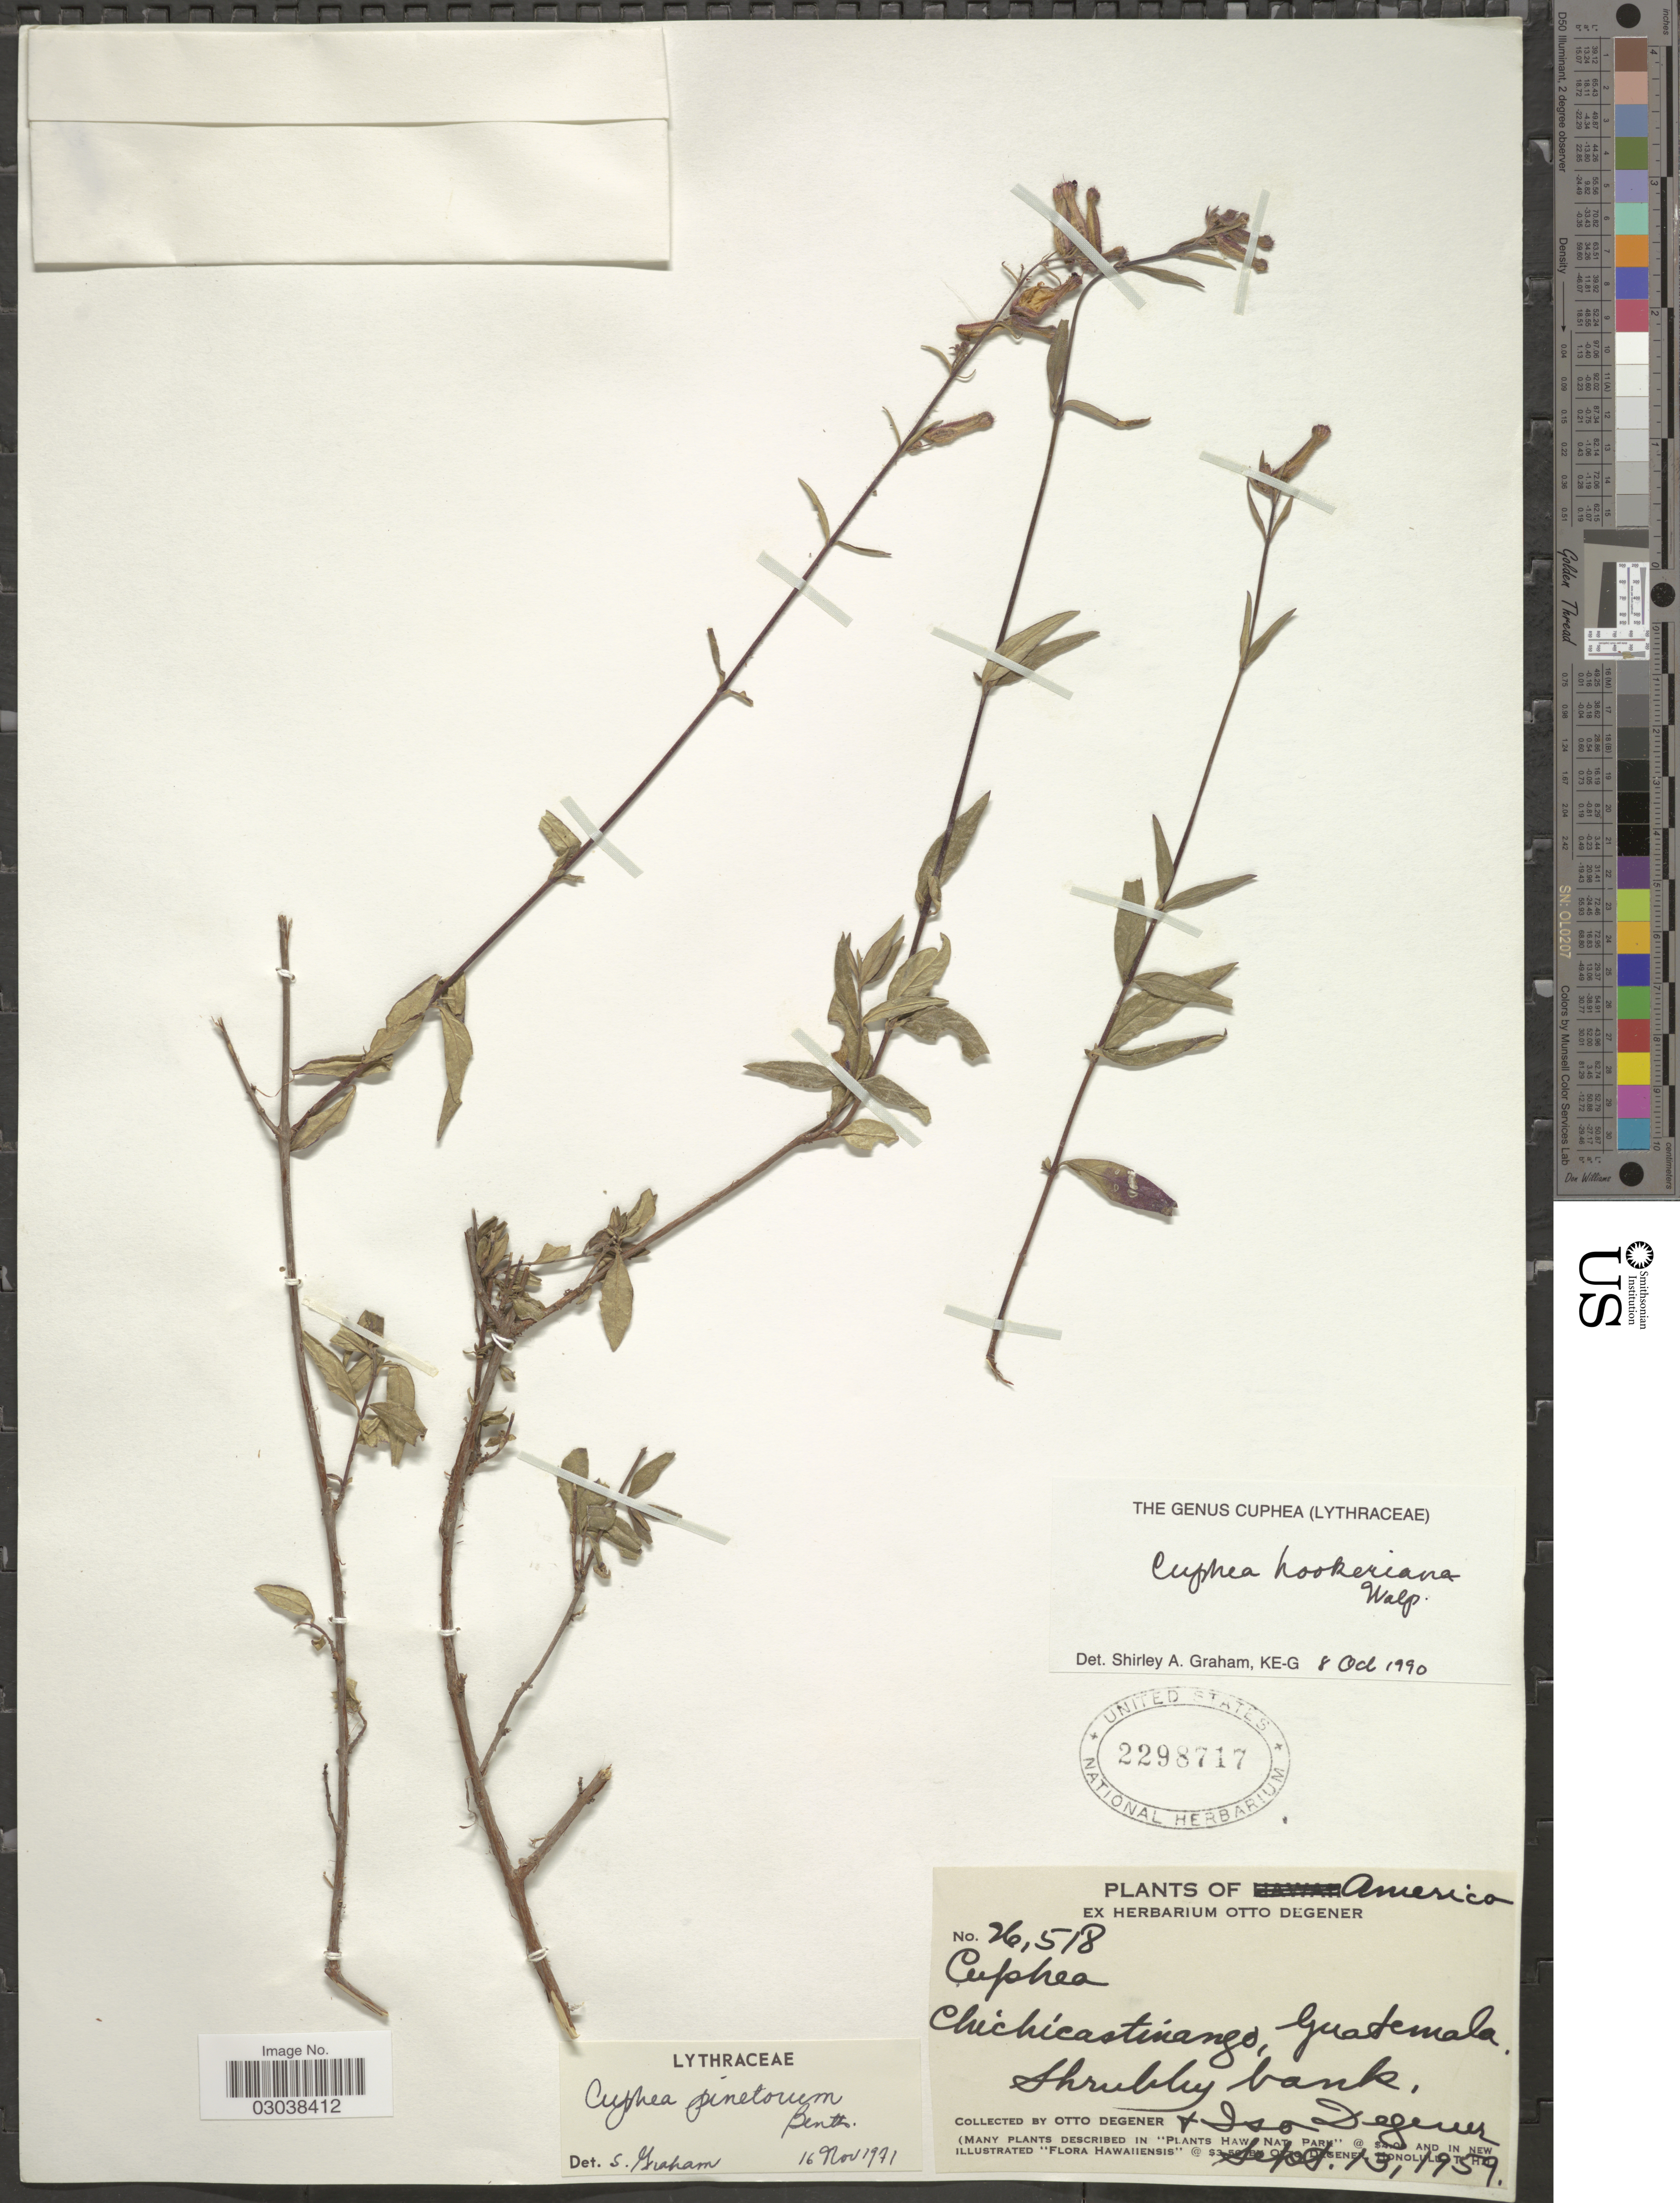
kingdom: Plantae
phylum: Tracheophyta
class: Magnoliopsida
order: Myrtales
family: Lythraceae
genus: Cuphea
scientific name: Cuphea hookeriana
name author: Walp.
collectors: O. Degener & I. Degener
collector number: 26518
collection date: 1959-09-13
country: Guatemala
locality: Chichicastinango.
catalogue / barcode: US 2298717